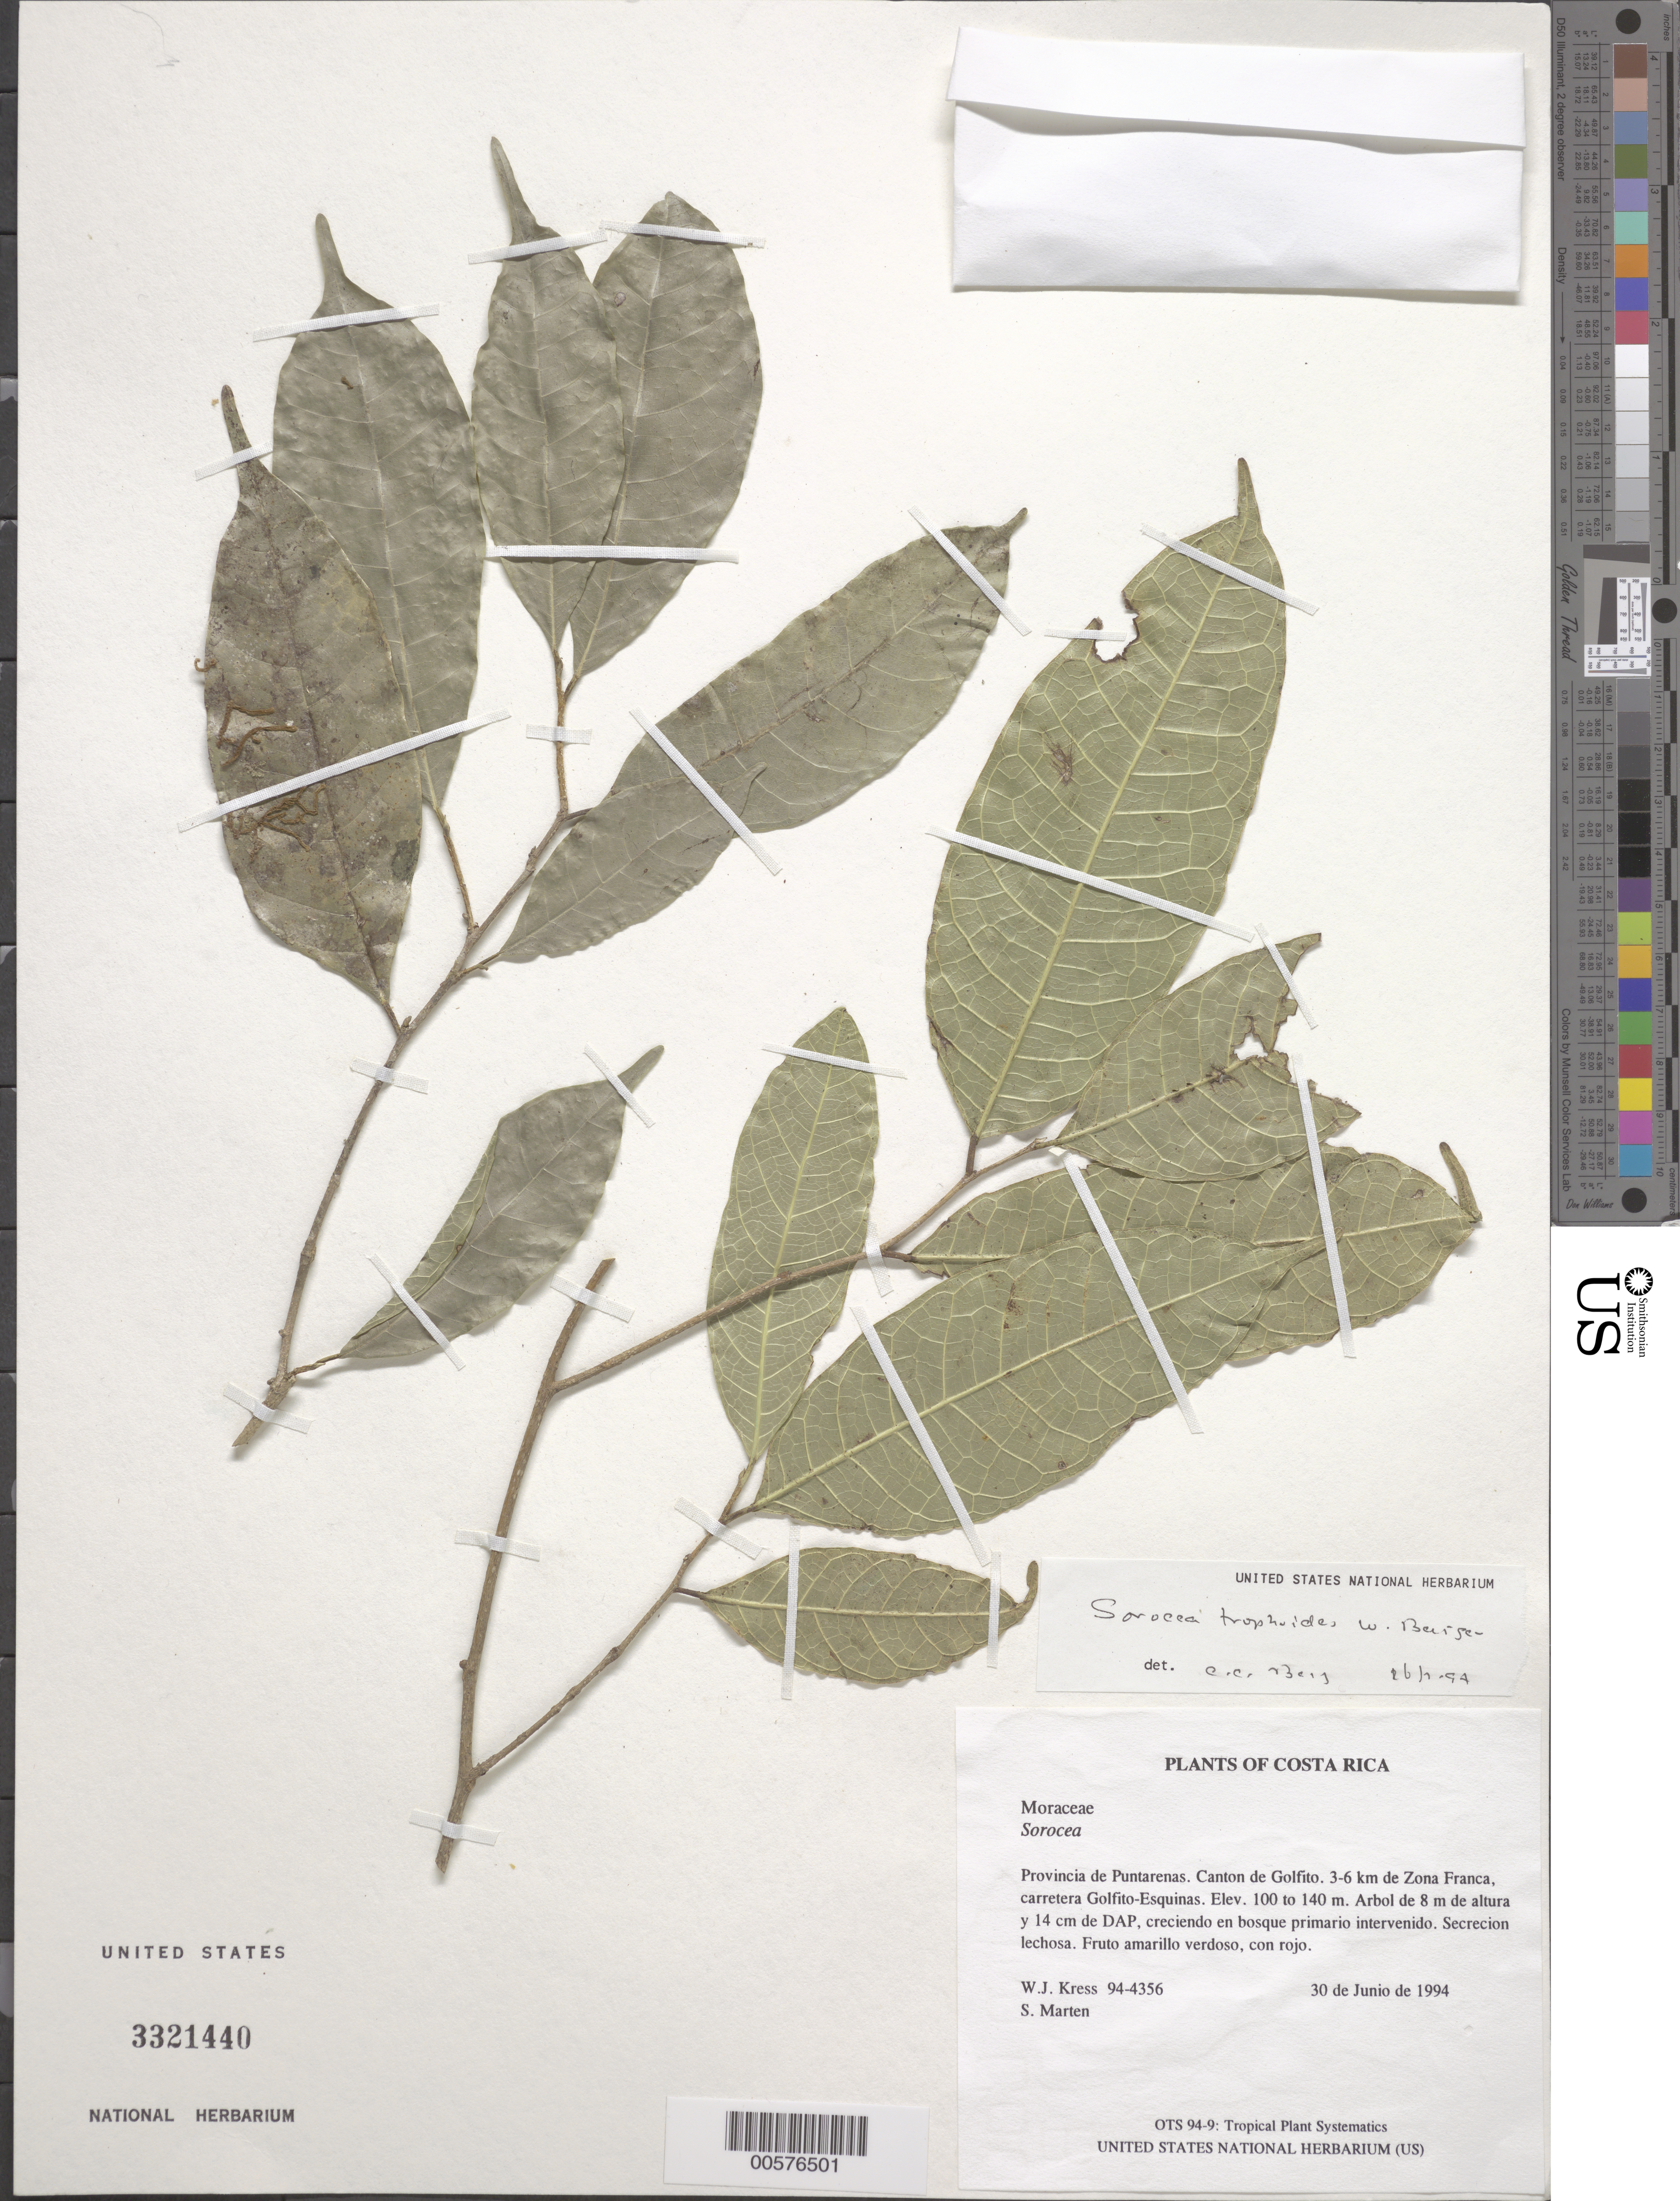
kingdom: Plantae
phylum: Tracheophyta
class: Magnoliopsida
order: Rosales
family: Moraceae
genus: Sorocea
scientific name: Sorocea trophoides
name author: W.C. Burger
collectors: W. J. Kress & S. Marten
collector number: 94-4356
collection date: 1994-06-30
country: Costa Rica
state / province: Puntarenas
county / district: Golfito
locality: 3-6 km de Zona Franca, carretera Golfito-Esquinas.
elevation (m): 100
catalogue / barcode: US 3321440